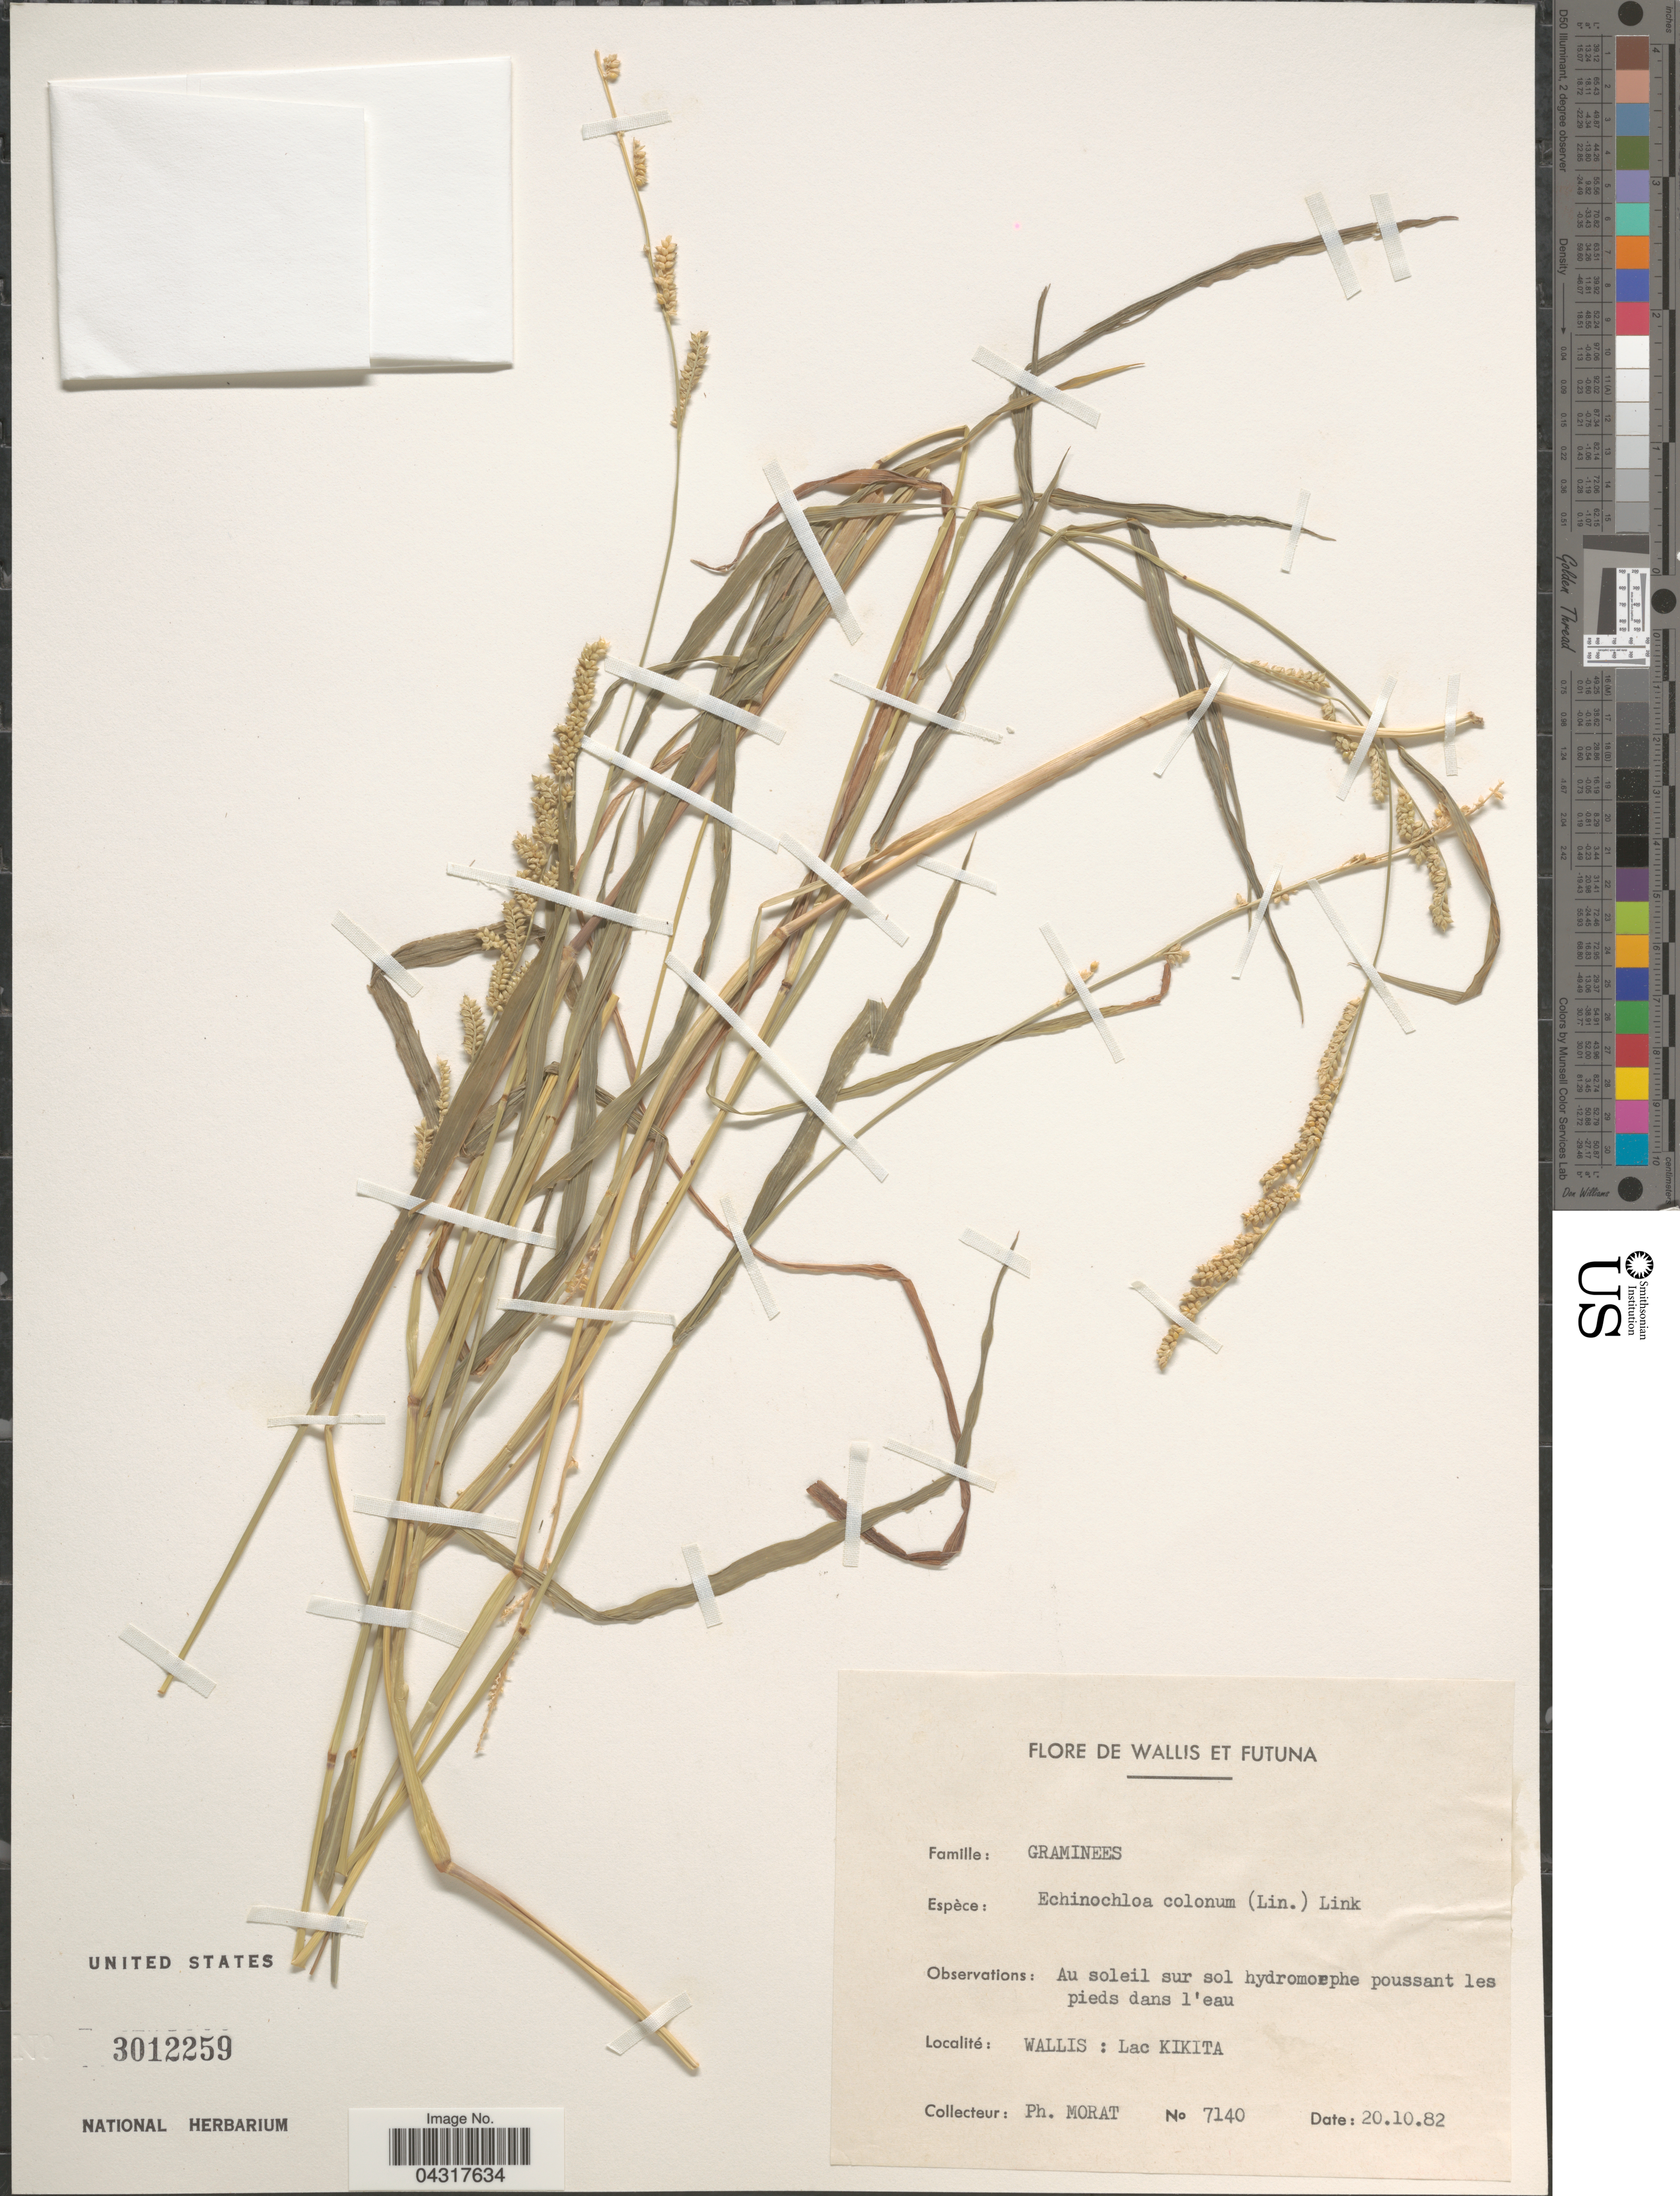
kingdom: Plantae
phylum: Tracheophyta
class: Liliopsida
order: Poales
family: Poaceae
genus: Echinochloa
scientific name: Echinochloa colona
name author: (L.) Link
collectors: P. Morat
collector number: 7140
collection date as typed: Transcribed d/m/y: 20/10/82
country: Wallis and Futuna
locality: Wallis: Lac Kikita.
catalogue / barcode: US 3012259